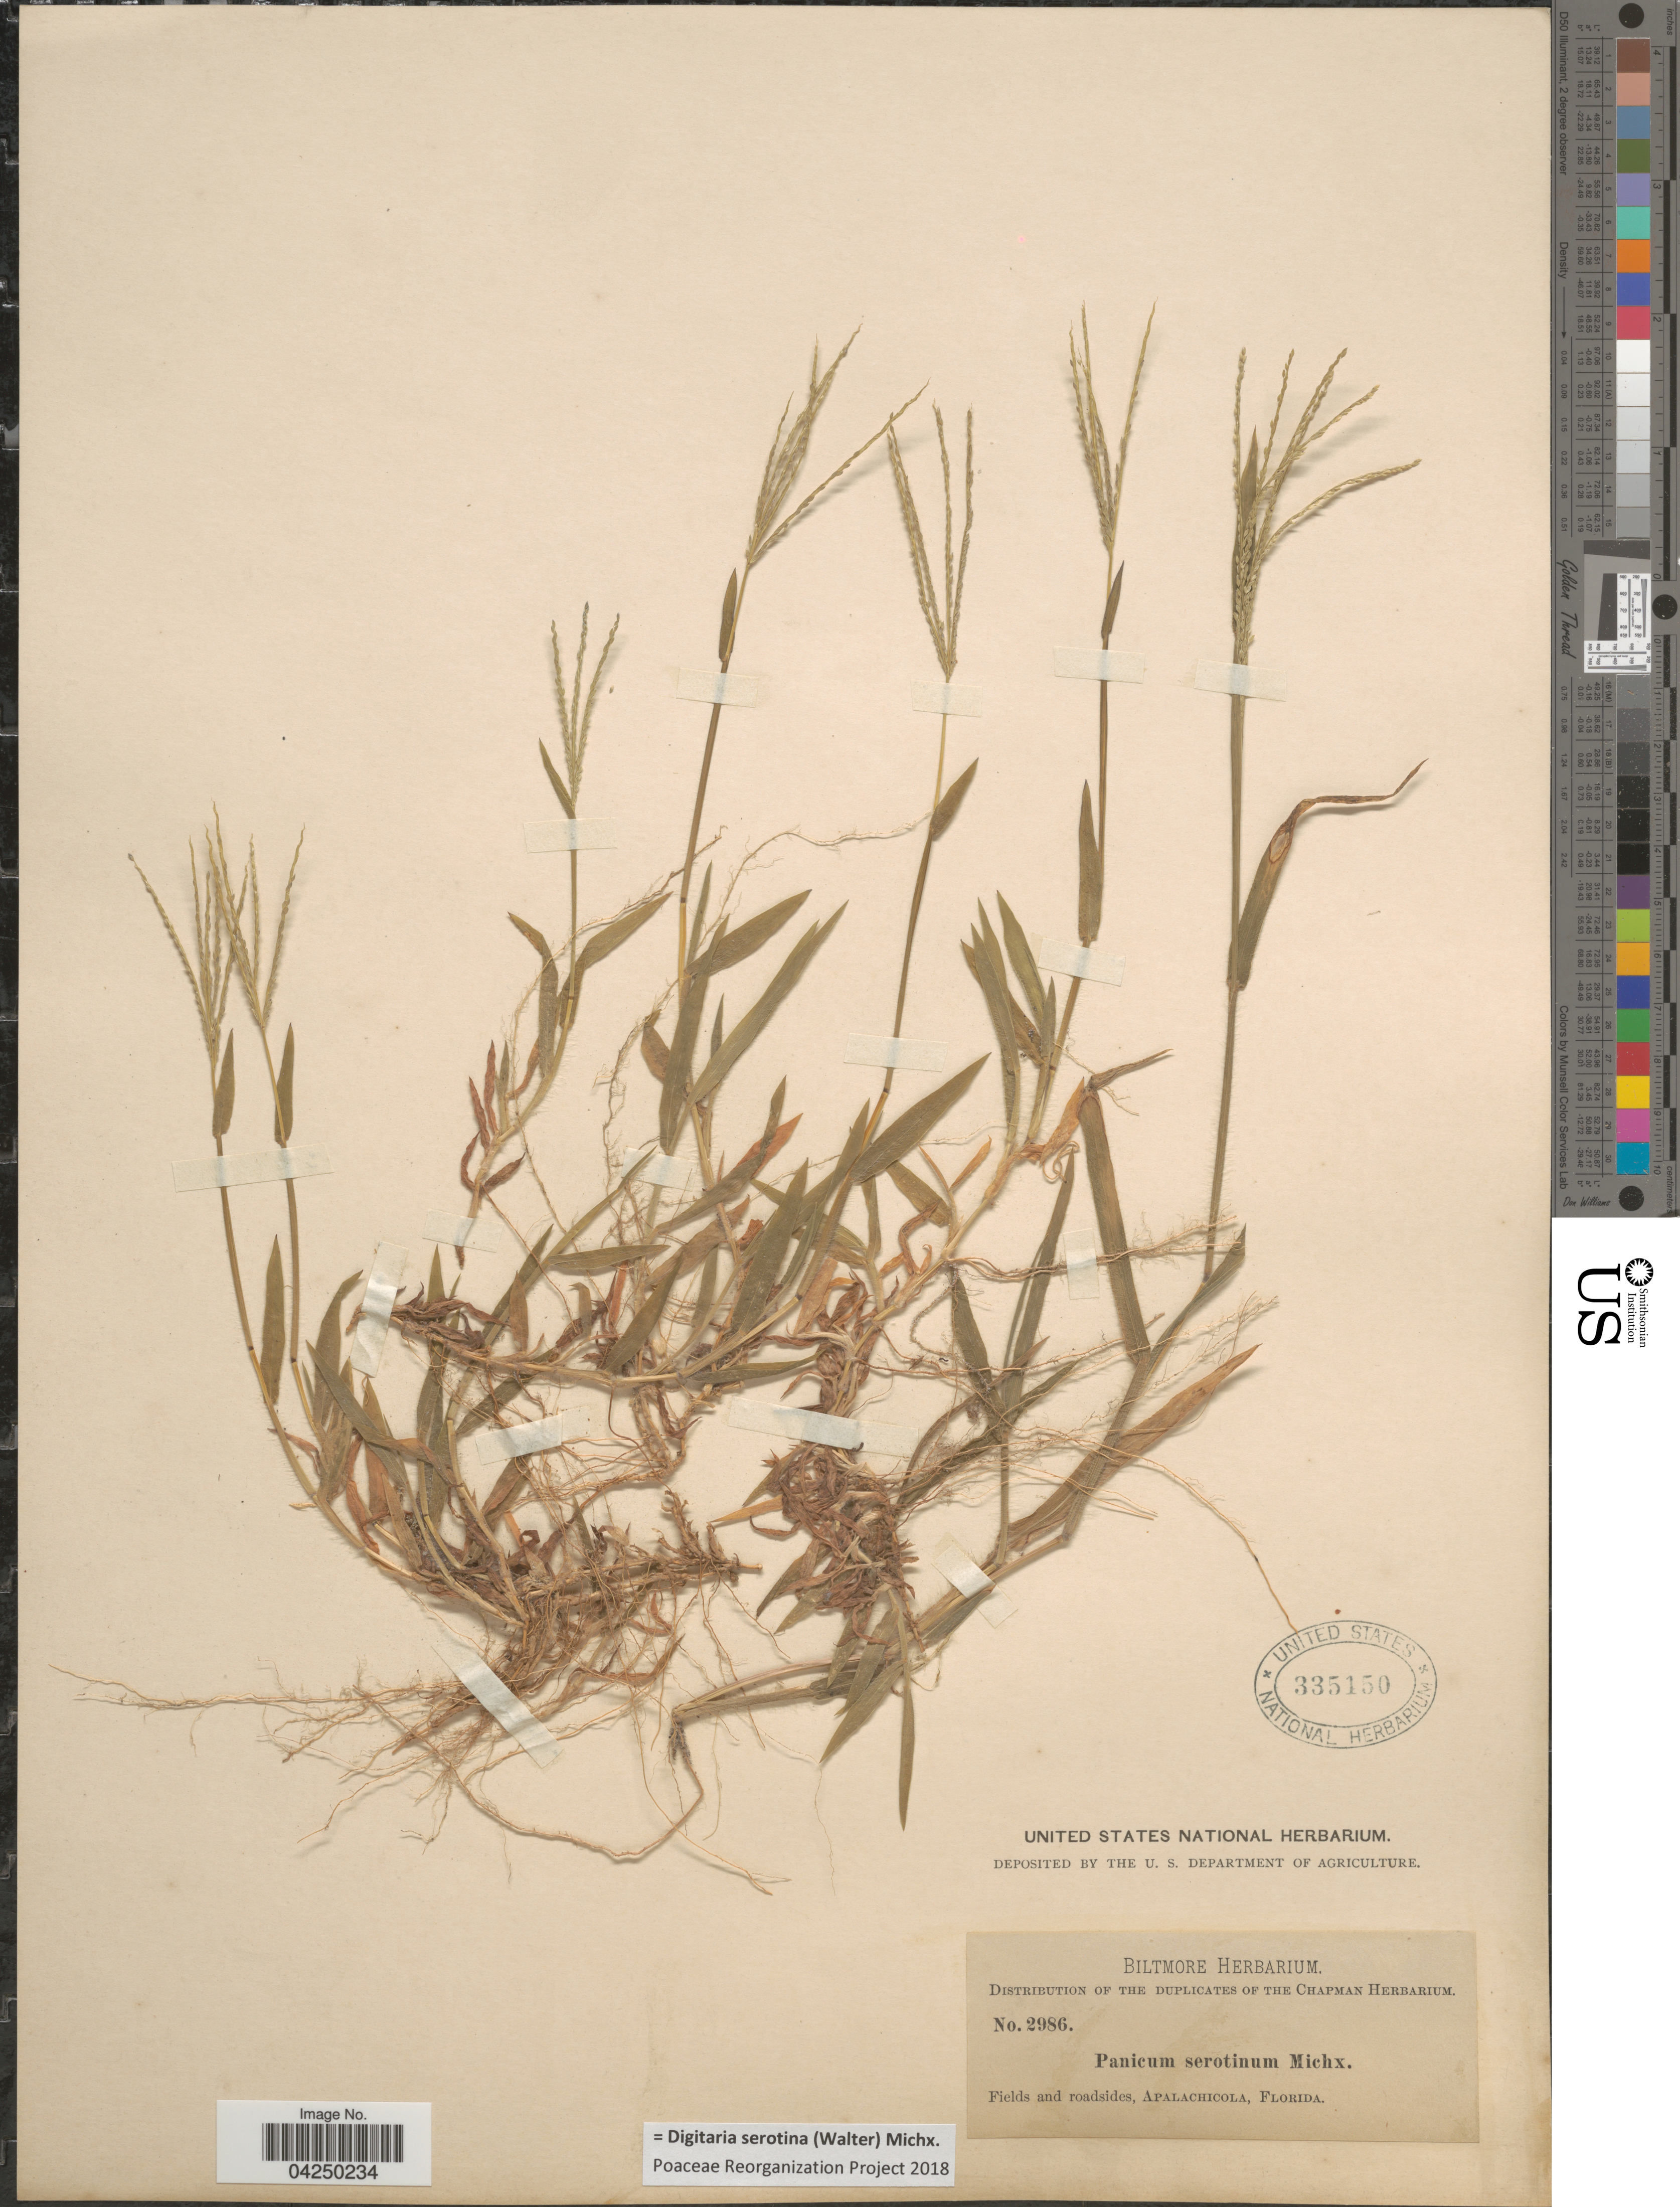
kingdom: Plantae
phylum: Tracheophyta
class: Liliopsida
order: Poales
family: Poaceae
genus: Digitaria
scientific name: Digitaria serotina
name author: (Walter) Michx.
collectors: ex herb. Biltmore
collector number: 2986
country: United States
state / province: Florida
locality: Fields and roadsides, Apalachicola.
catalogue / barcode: US 335150